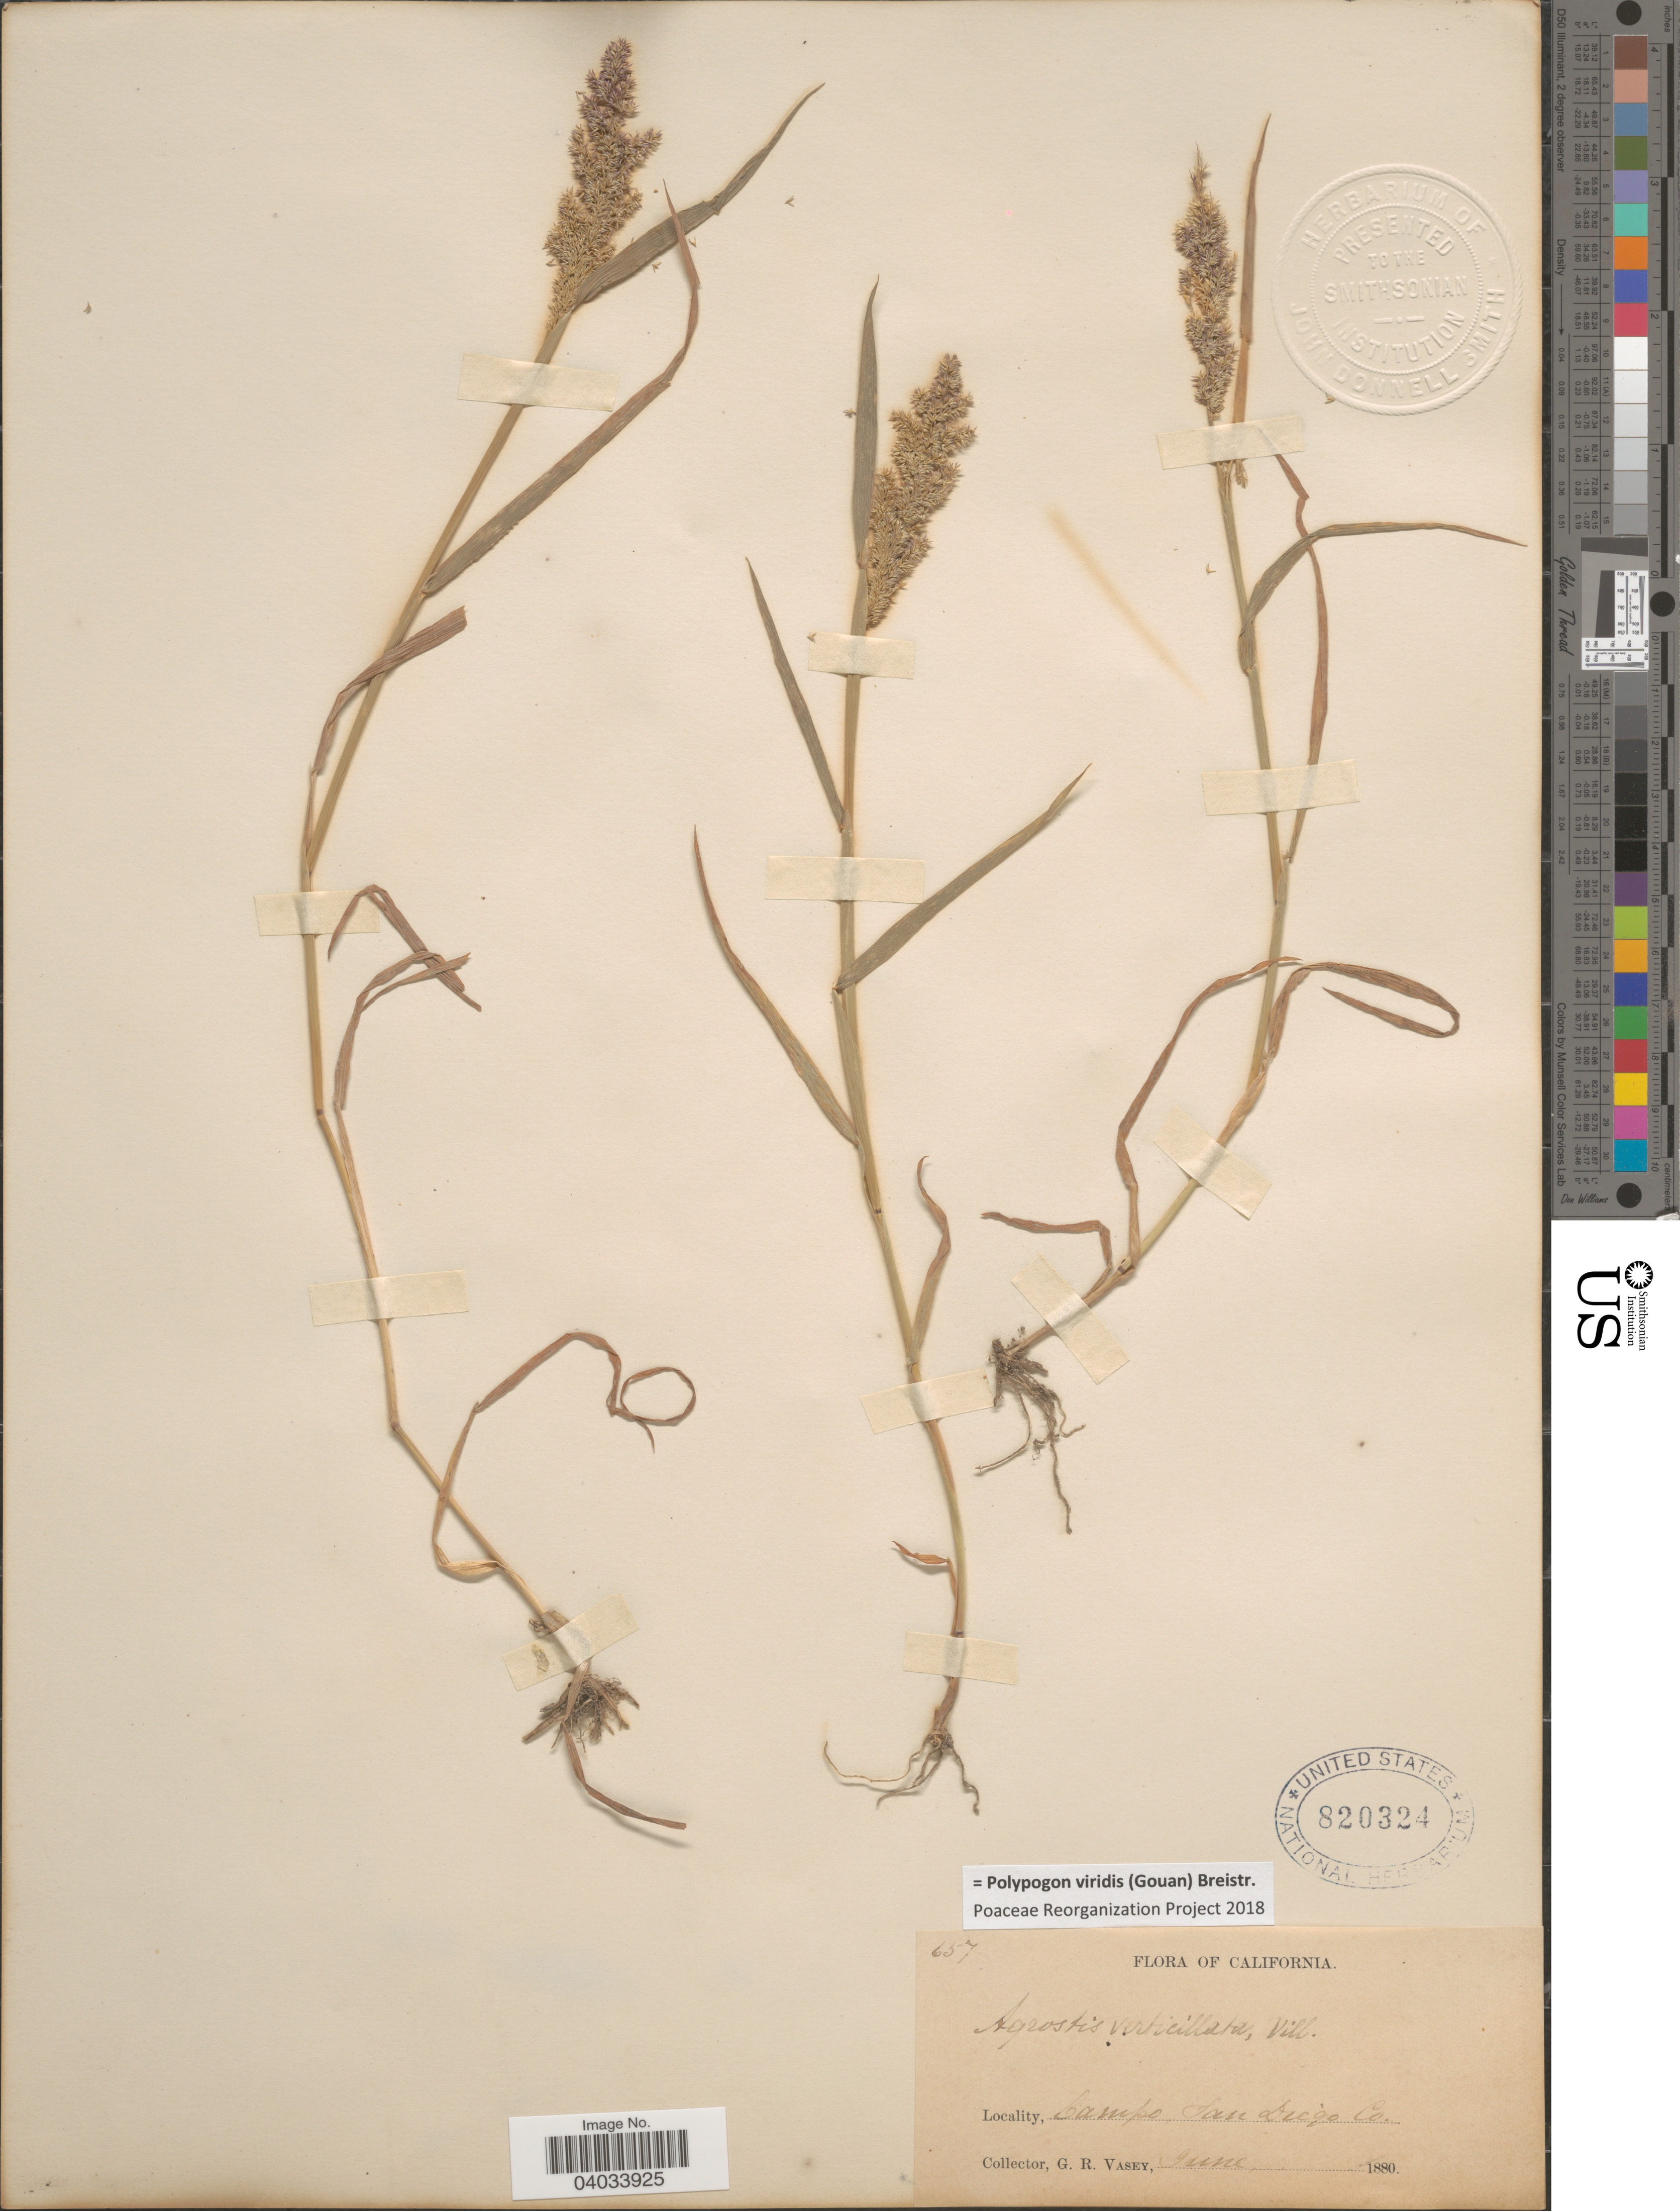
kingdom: Plantae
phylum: Tracheophyta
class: Liliopsida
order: Poales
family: Poaceae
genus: Polypogon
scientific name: Polypogon viridis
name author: (Gouan) Breistroffer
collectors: G. R. Vasey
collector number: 657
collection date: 1880-06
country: United States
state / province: California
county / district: San Diego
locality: Campo San Diego Co.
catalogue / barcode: US 820324